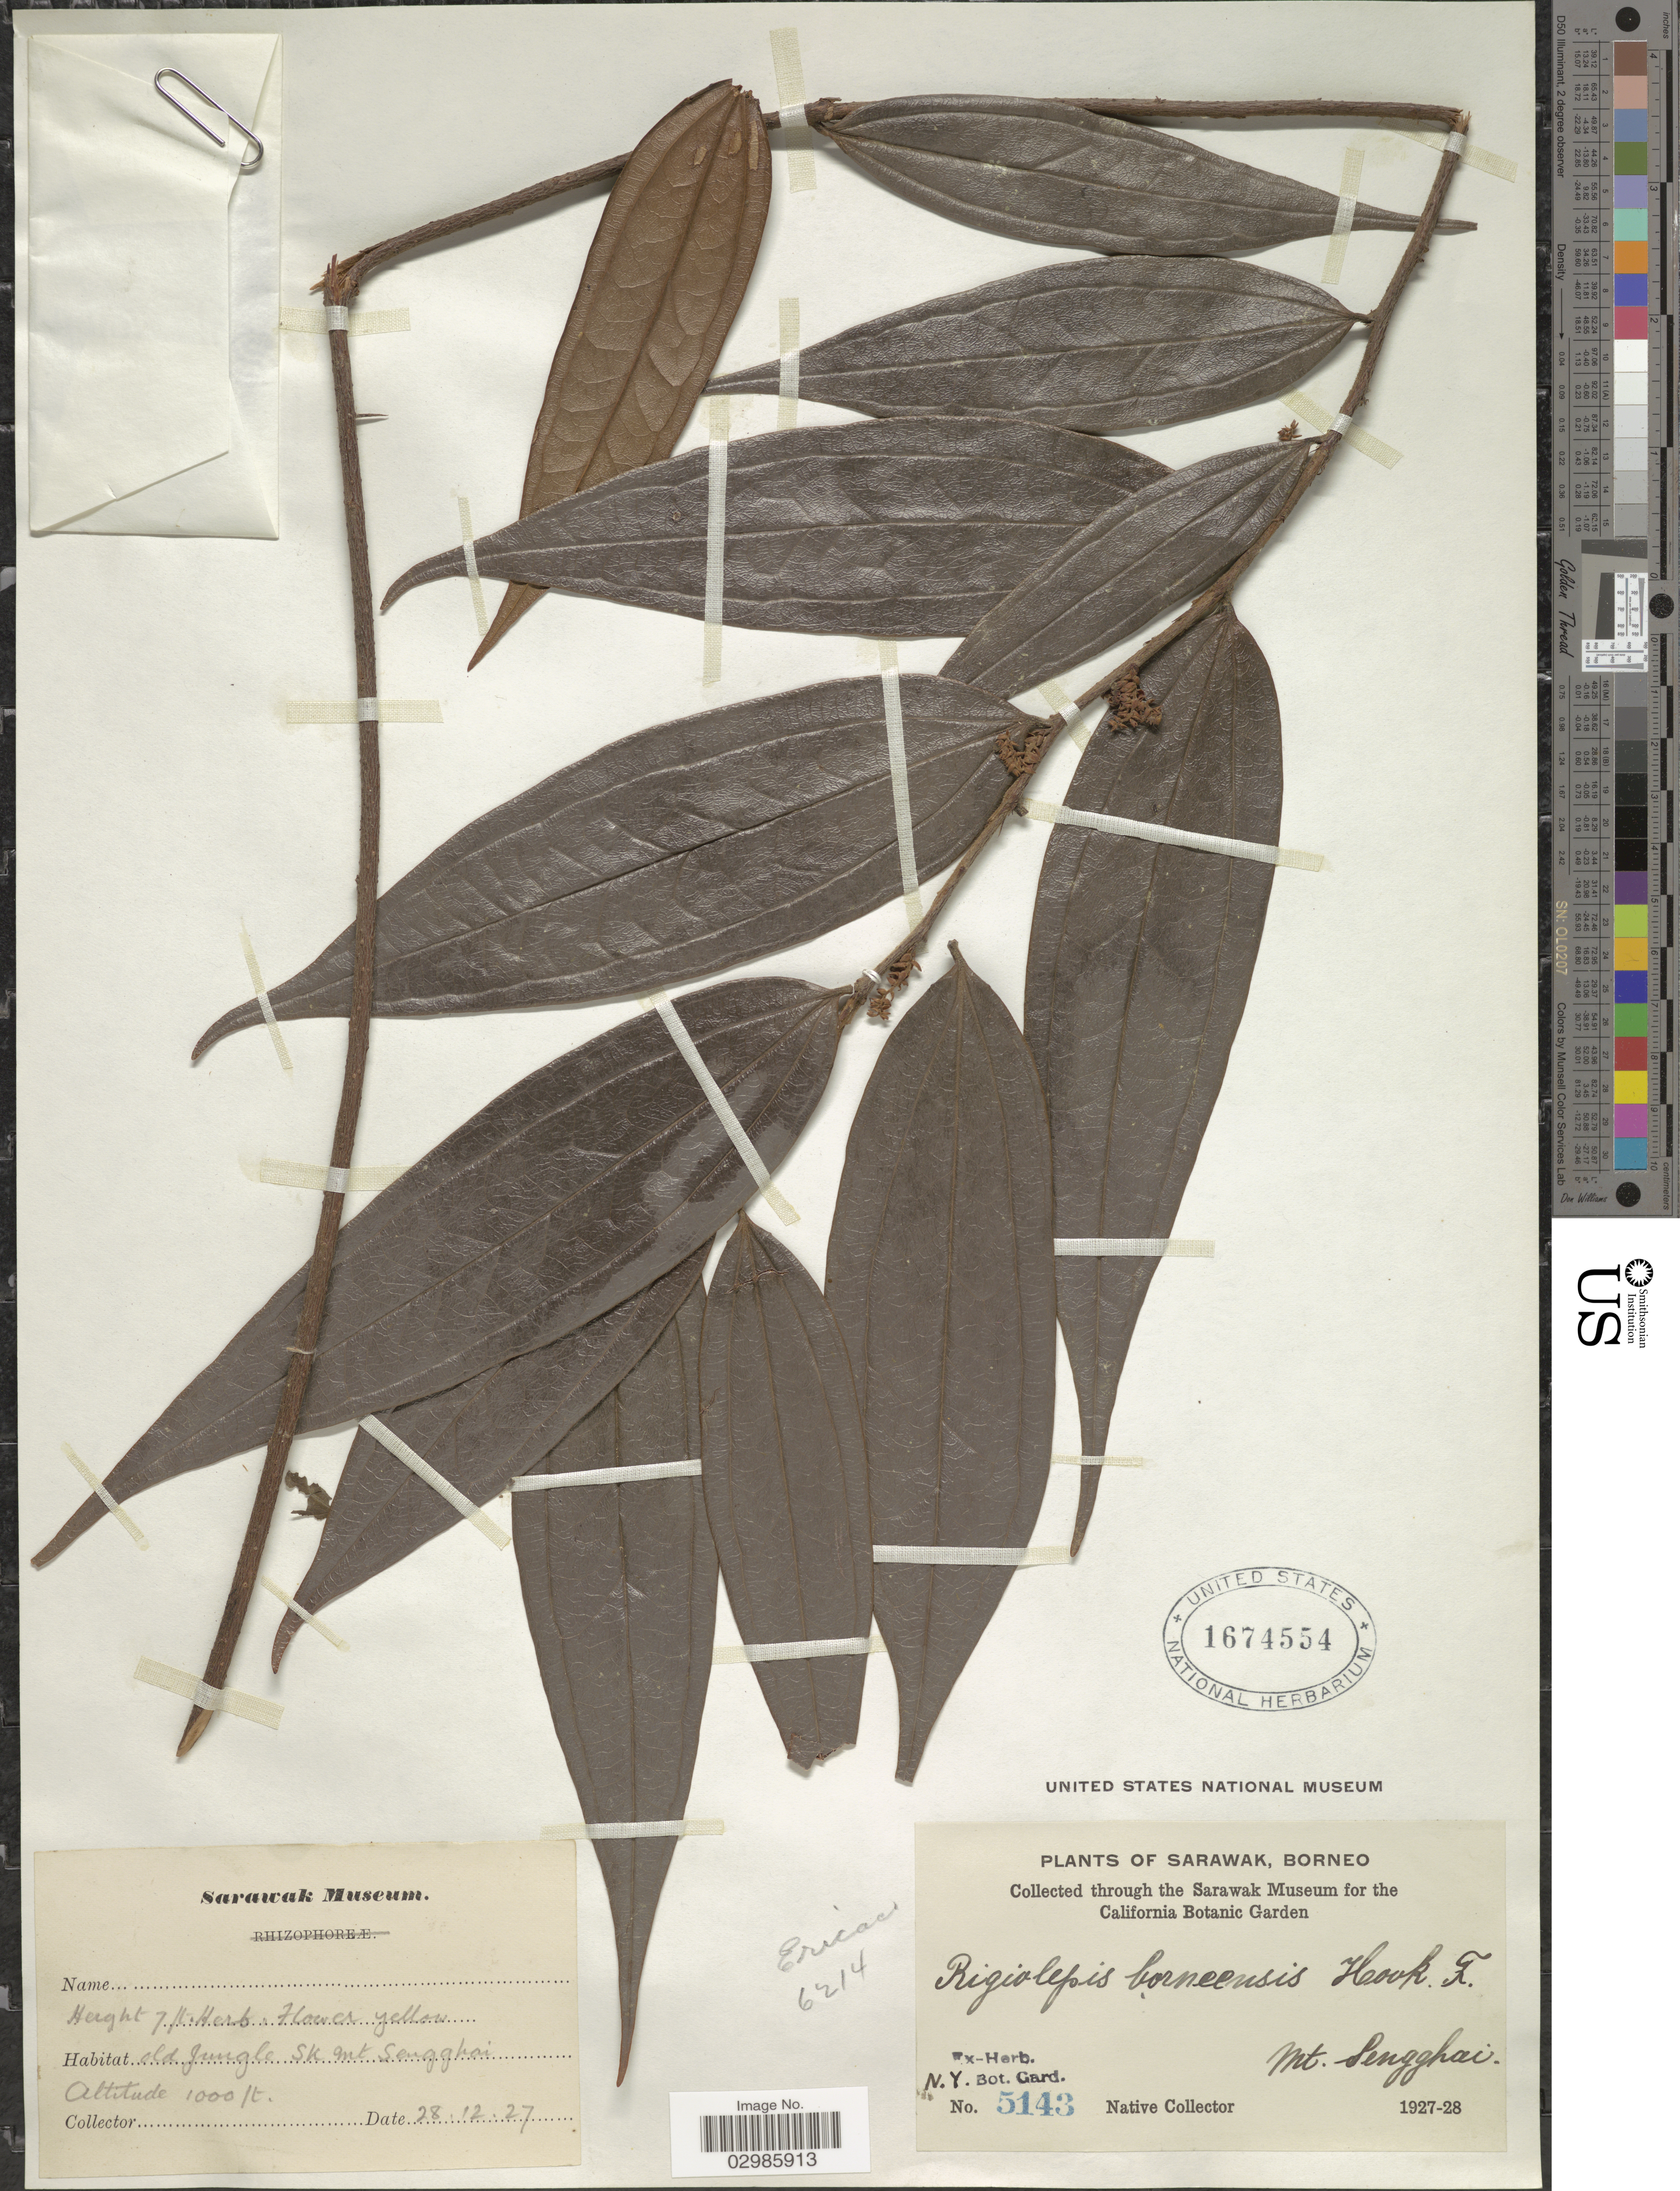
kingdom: Plantae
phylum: Tracheophyta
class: Magnoliopsida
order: Ericales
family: Ericaceae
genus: Rigiolepis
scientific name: Rigiolepis borneensis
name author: Hook. f.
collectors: Native collector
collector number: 5143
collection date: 1927-12-28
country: Malaysia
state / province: Sarawak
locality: Borneo. Mt. Sengghai. Old Jungle Sk.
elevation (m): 305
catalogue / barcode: US 1674554